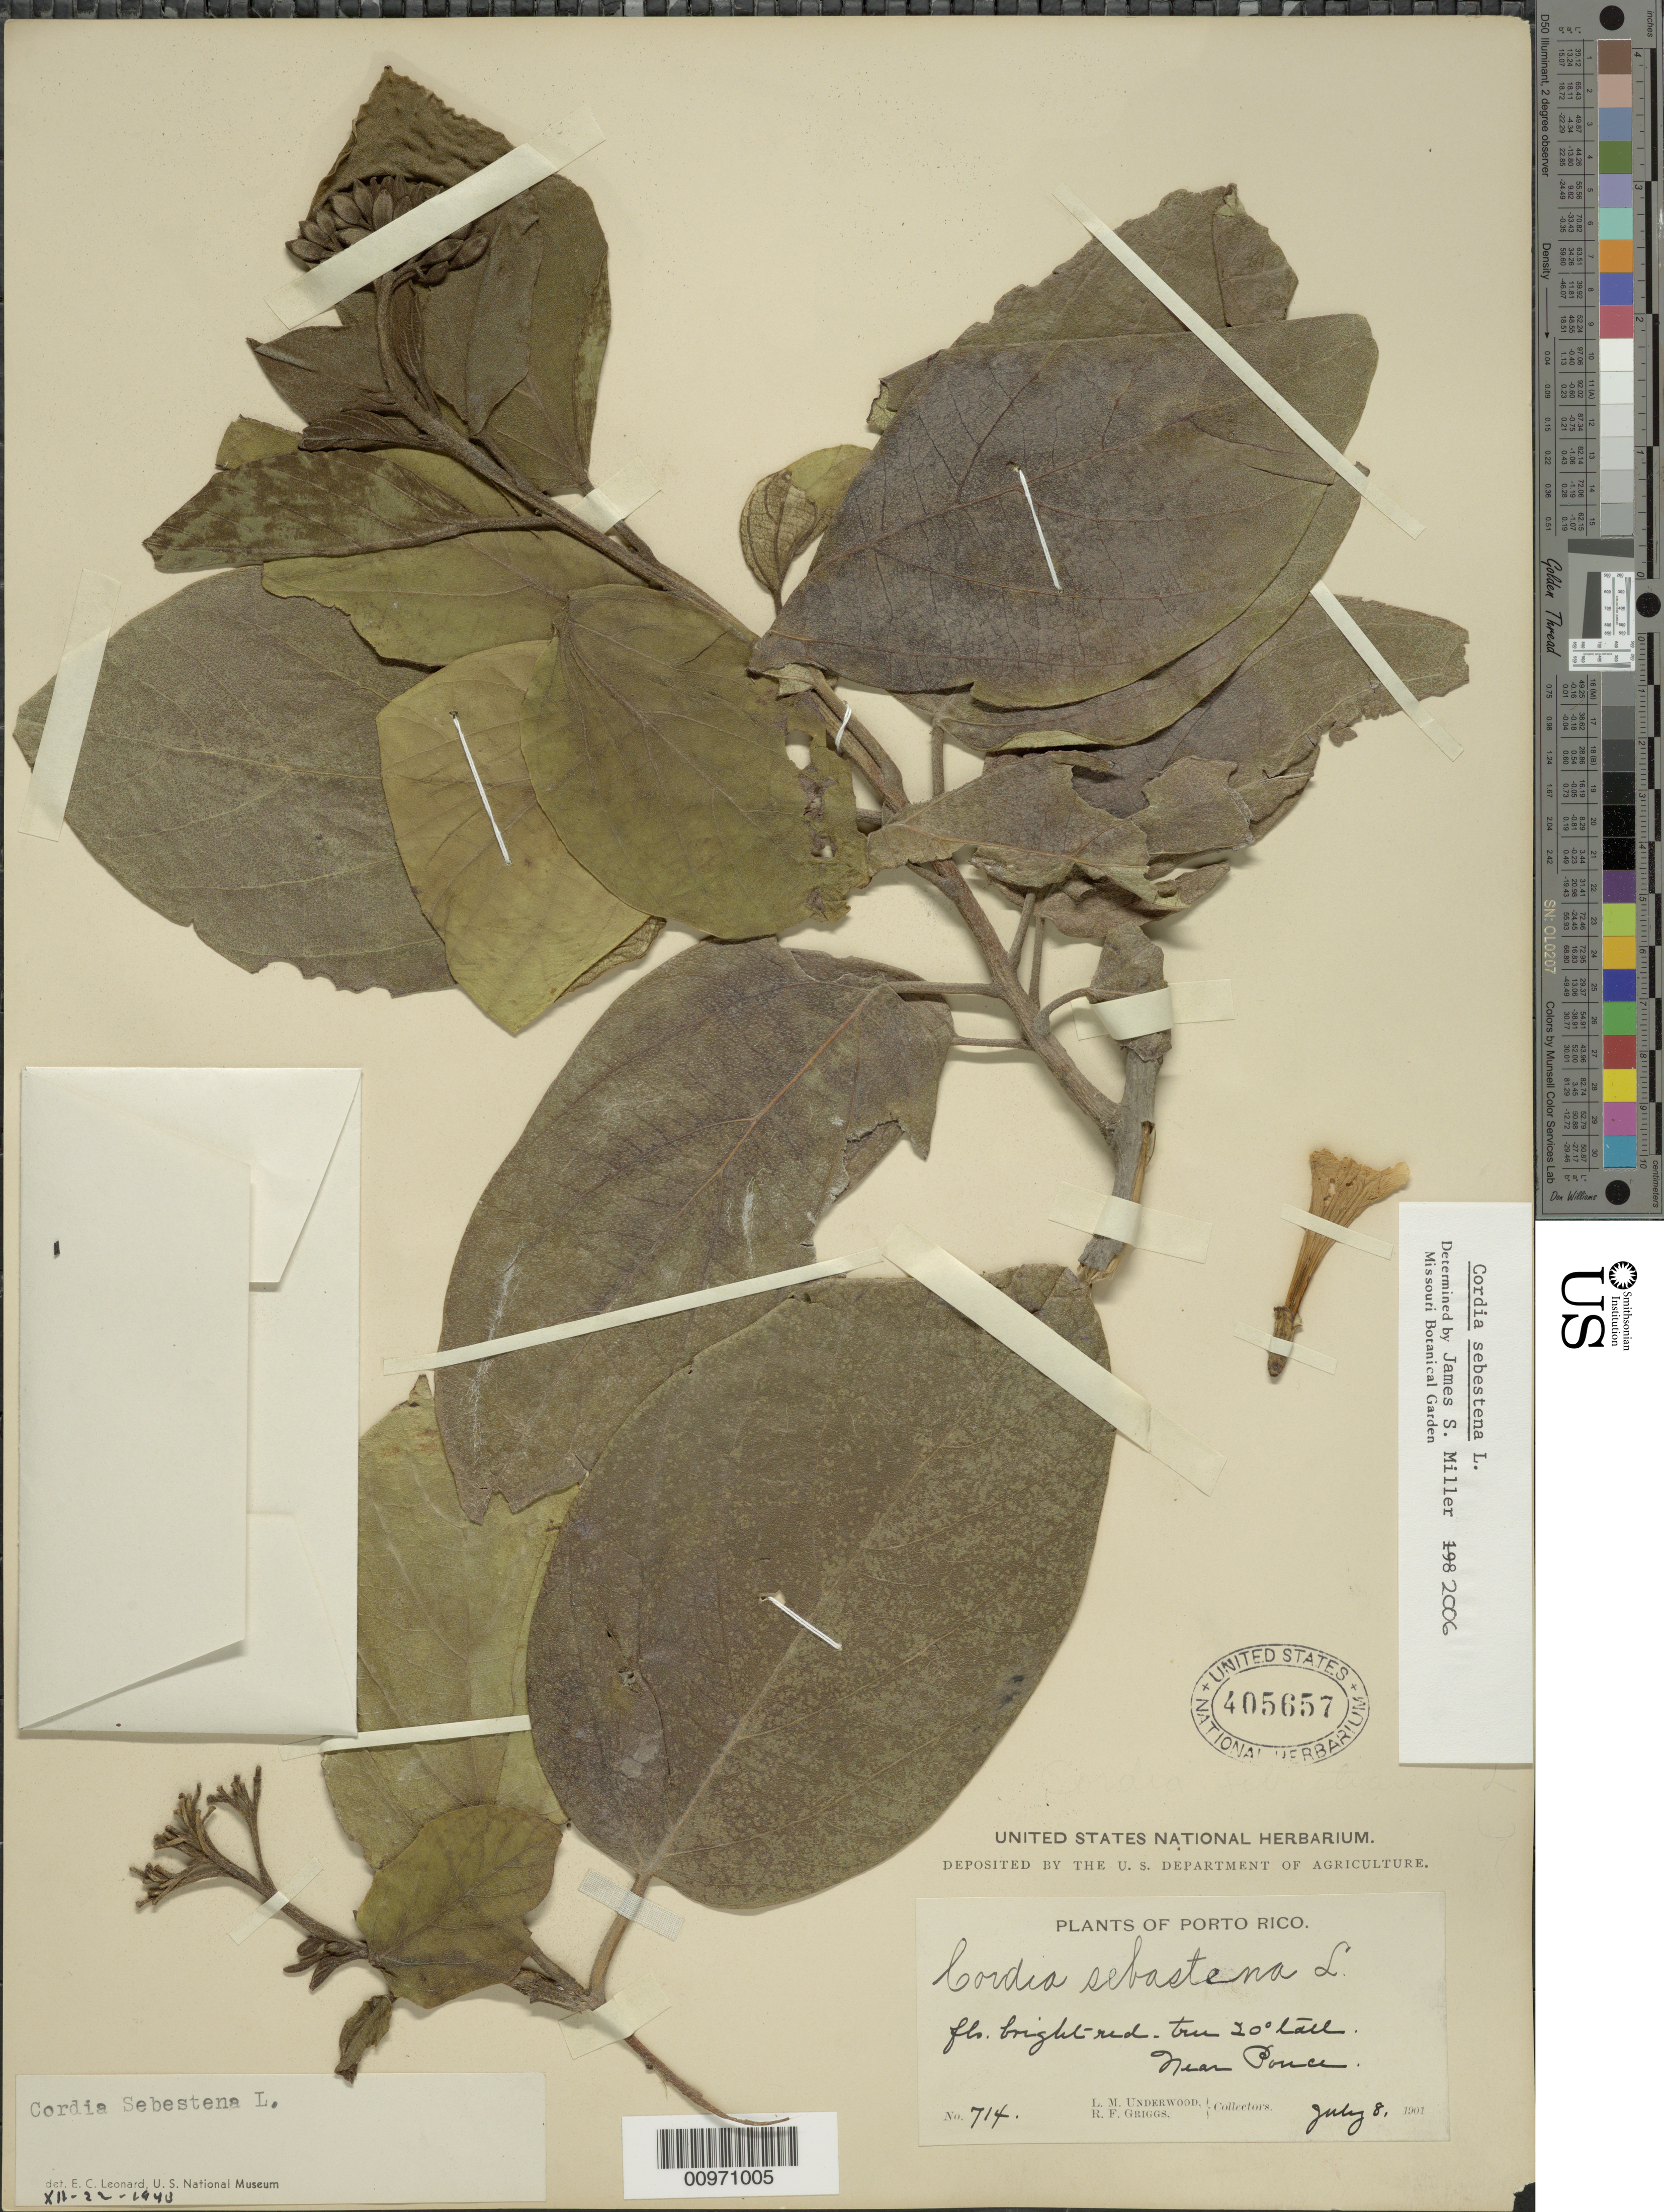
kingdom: Plantae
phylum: Tracheophyta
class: Magnoliopsida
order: Boraginales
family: Cordiaceae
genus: Cordia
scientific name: Cordia sebestena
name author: L.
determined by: Miller, James S., (MO), Missouri Botanical Garden (UNITED STATES)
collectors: L. M. Underwood & R. F. Griggs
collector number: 714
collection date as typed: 08 Jul 1901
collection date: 1901-07-08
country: Puerto Rico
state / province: Ponce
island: Puerto Rico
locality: Near Ponce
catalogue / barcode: US 405657